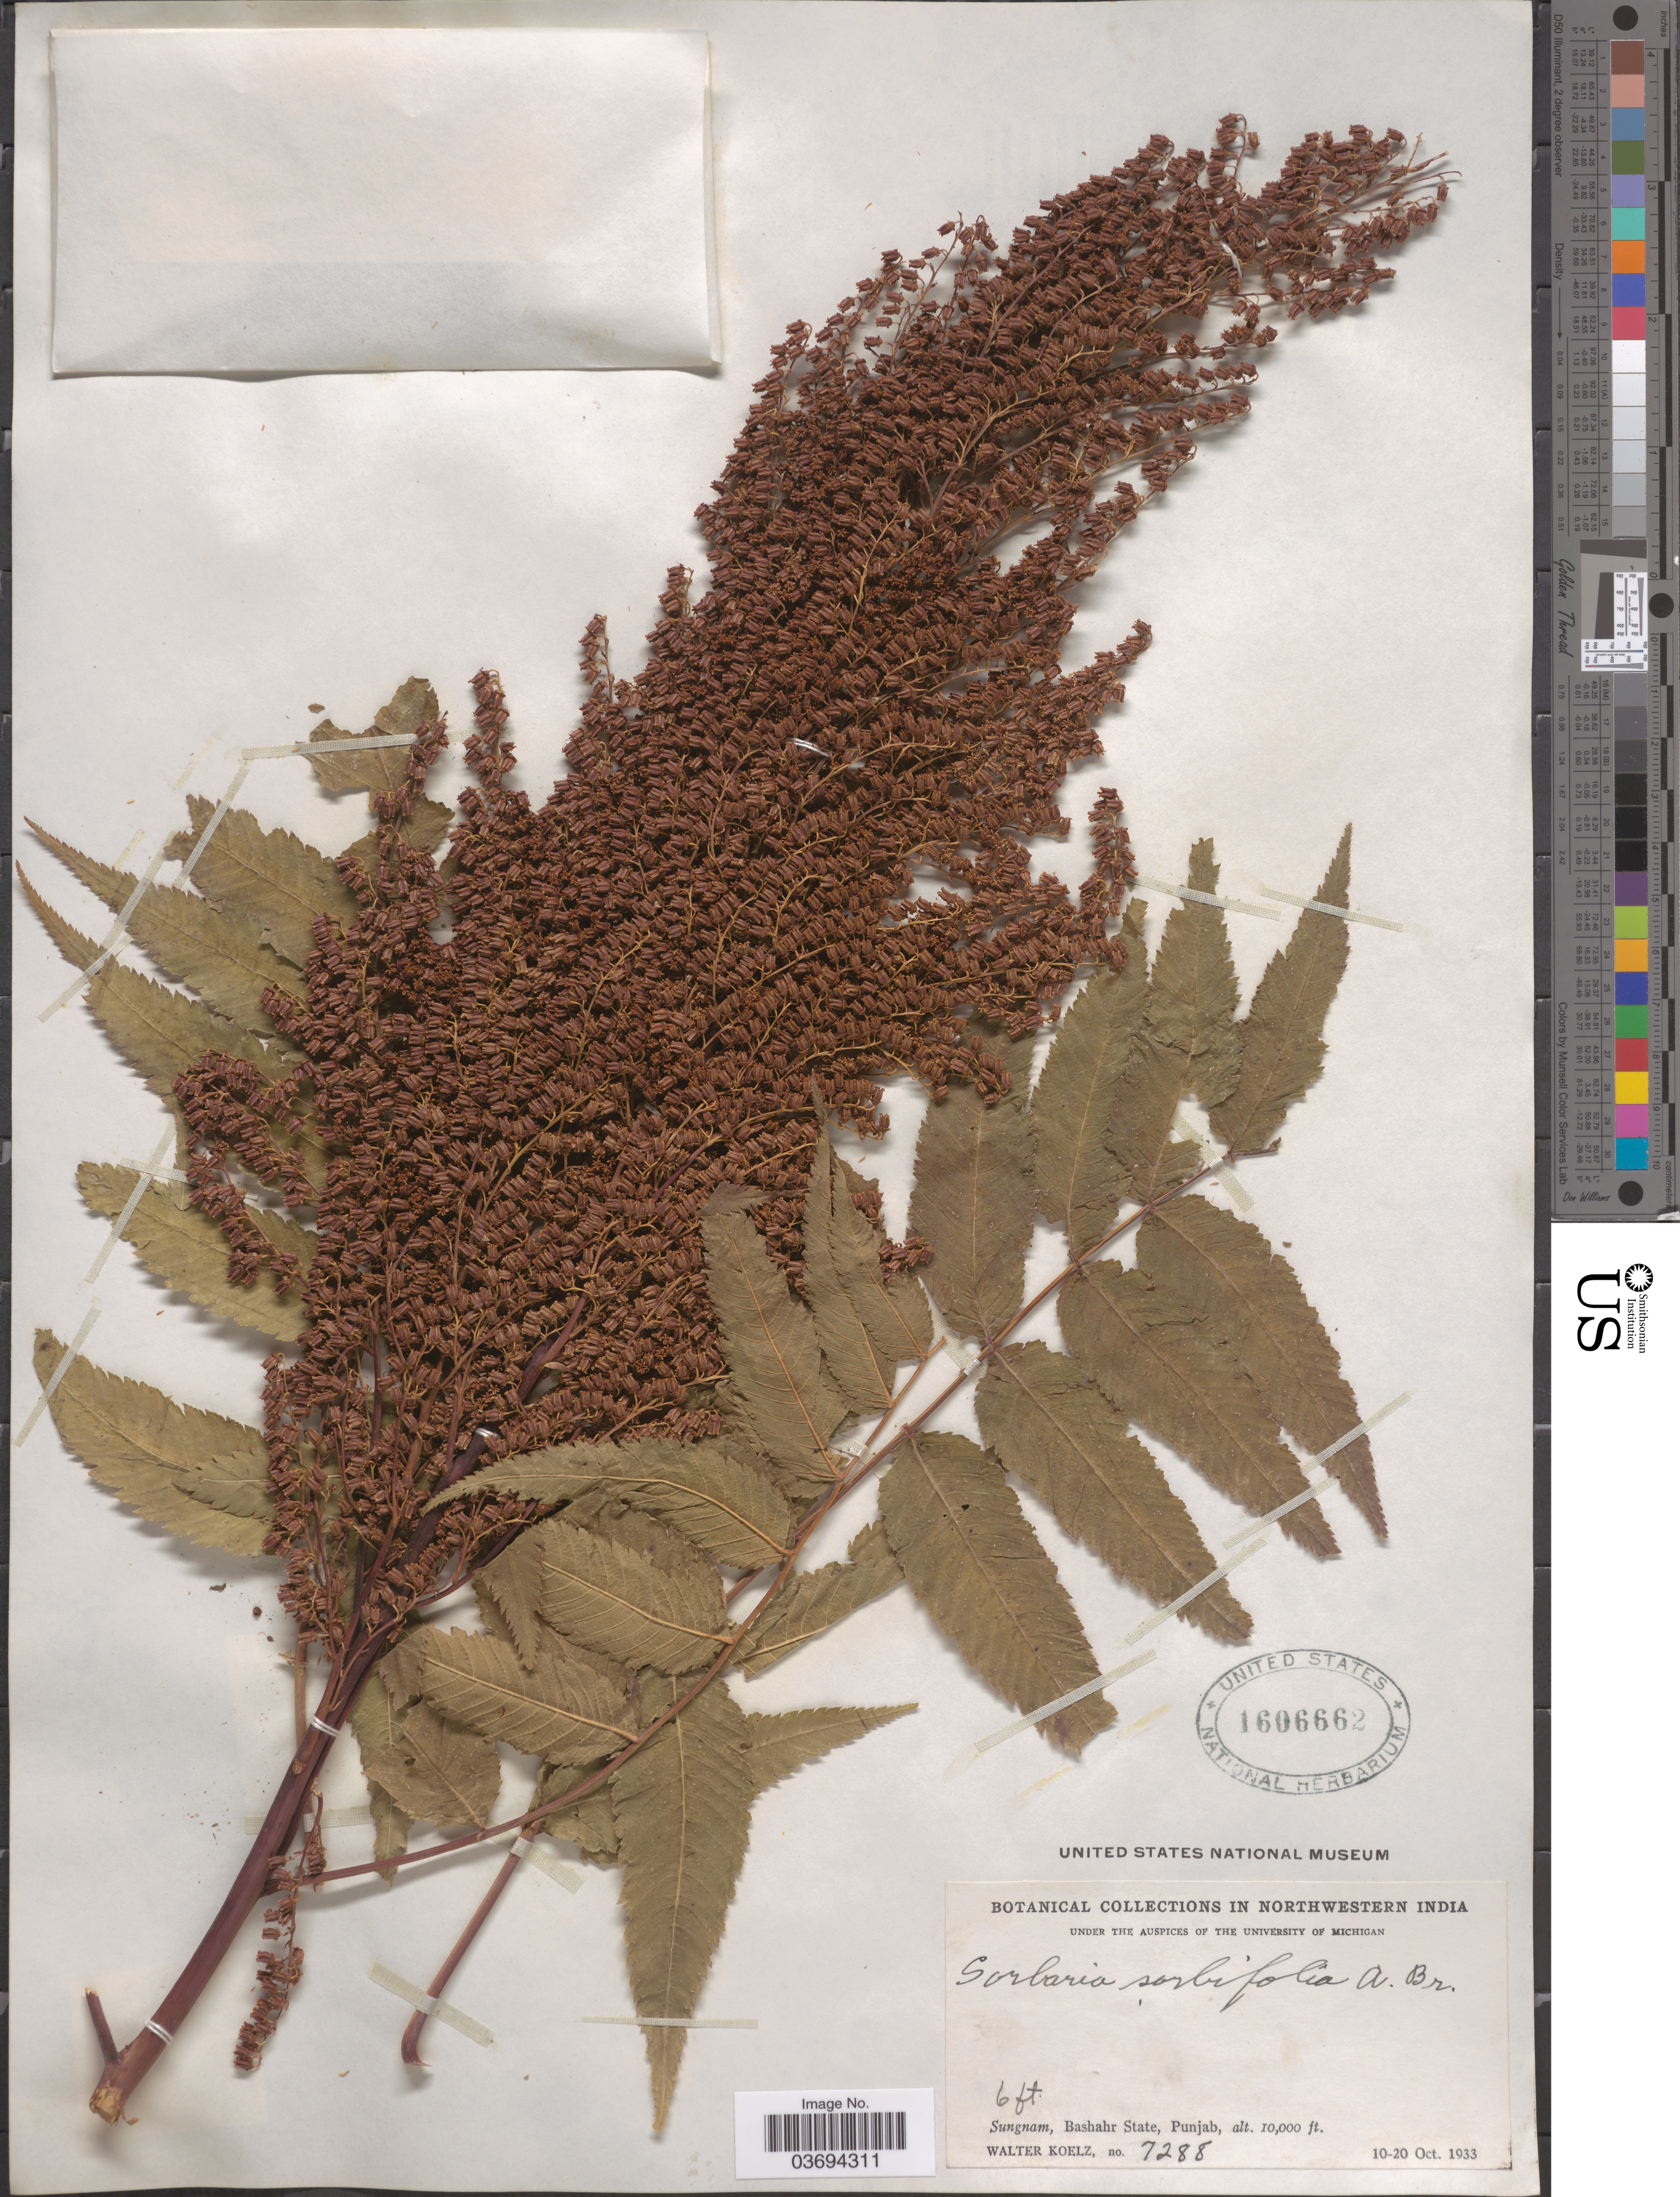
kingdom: Plantae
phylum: Tracheophyta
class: Magnoliopsida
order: Rosales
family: Rosaceae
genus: Sorbaria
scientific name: Sorbaria sorbifolia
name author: (L.) A. Braun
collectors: W. N. Koelz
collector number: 7288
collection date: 1933-10-10/1933-10-20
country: India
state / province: Punjab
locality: Northwestern India. Sungnam, Bashahr State.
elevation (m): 3048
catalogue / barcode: US 1606662